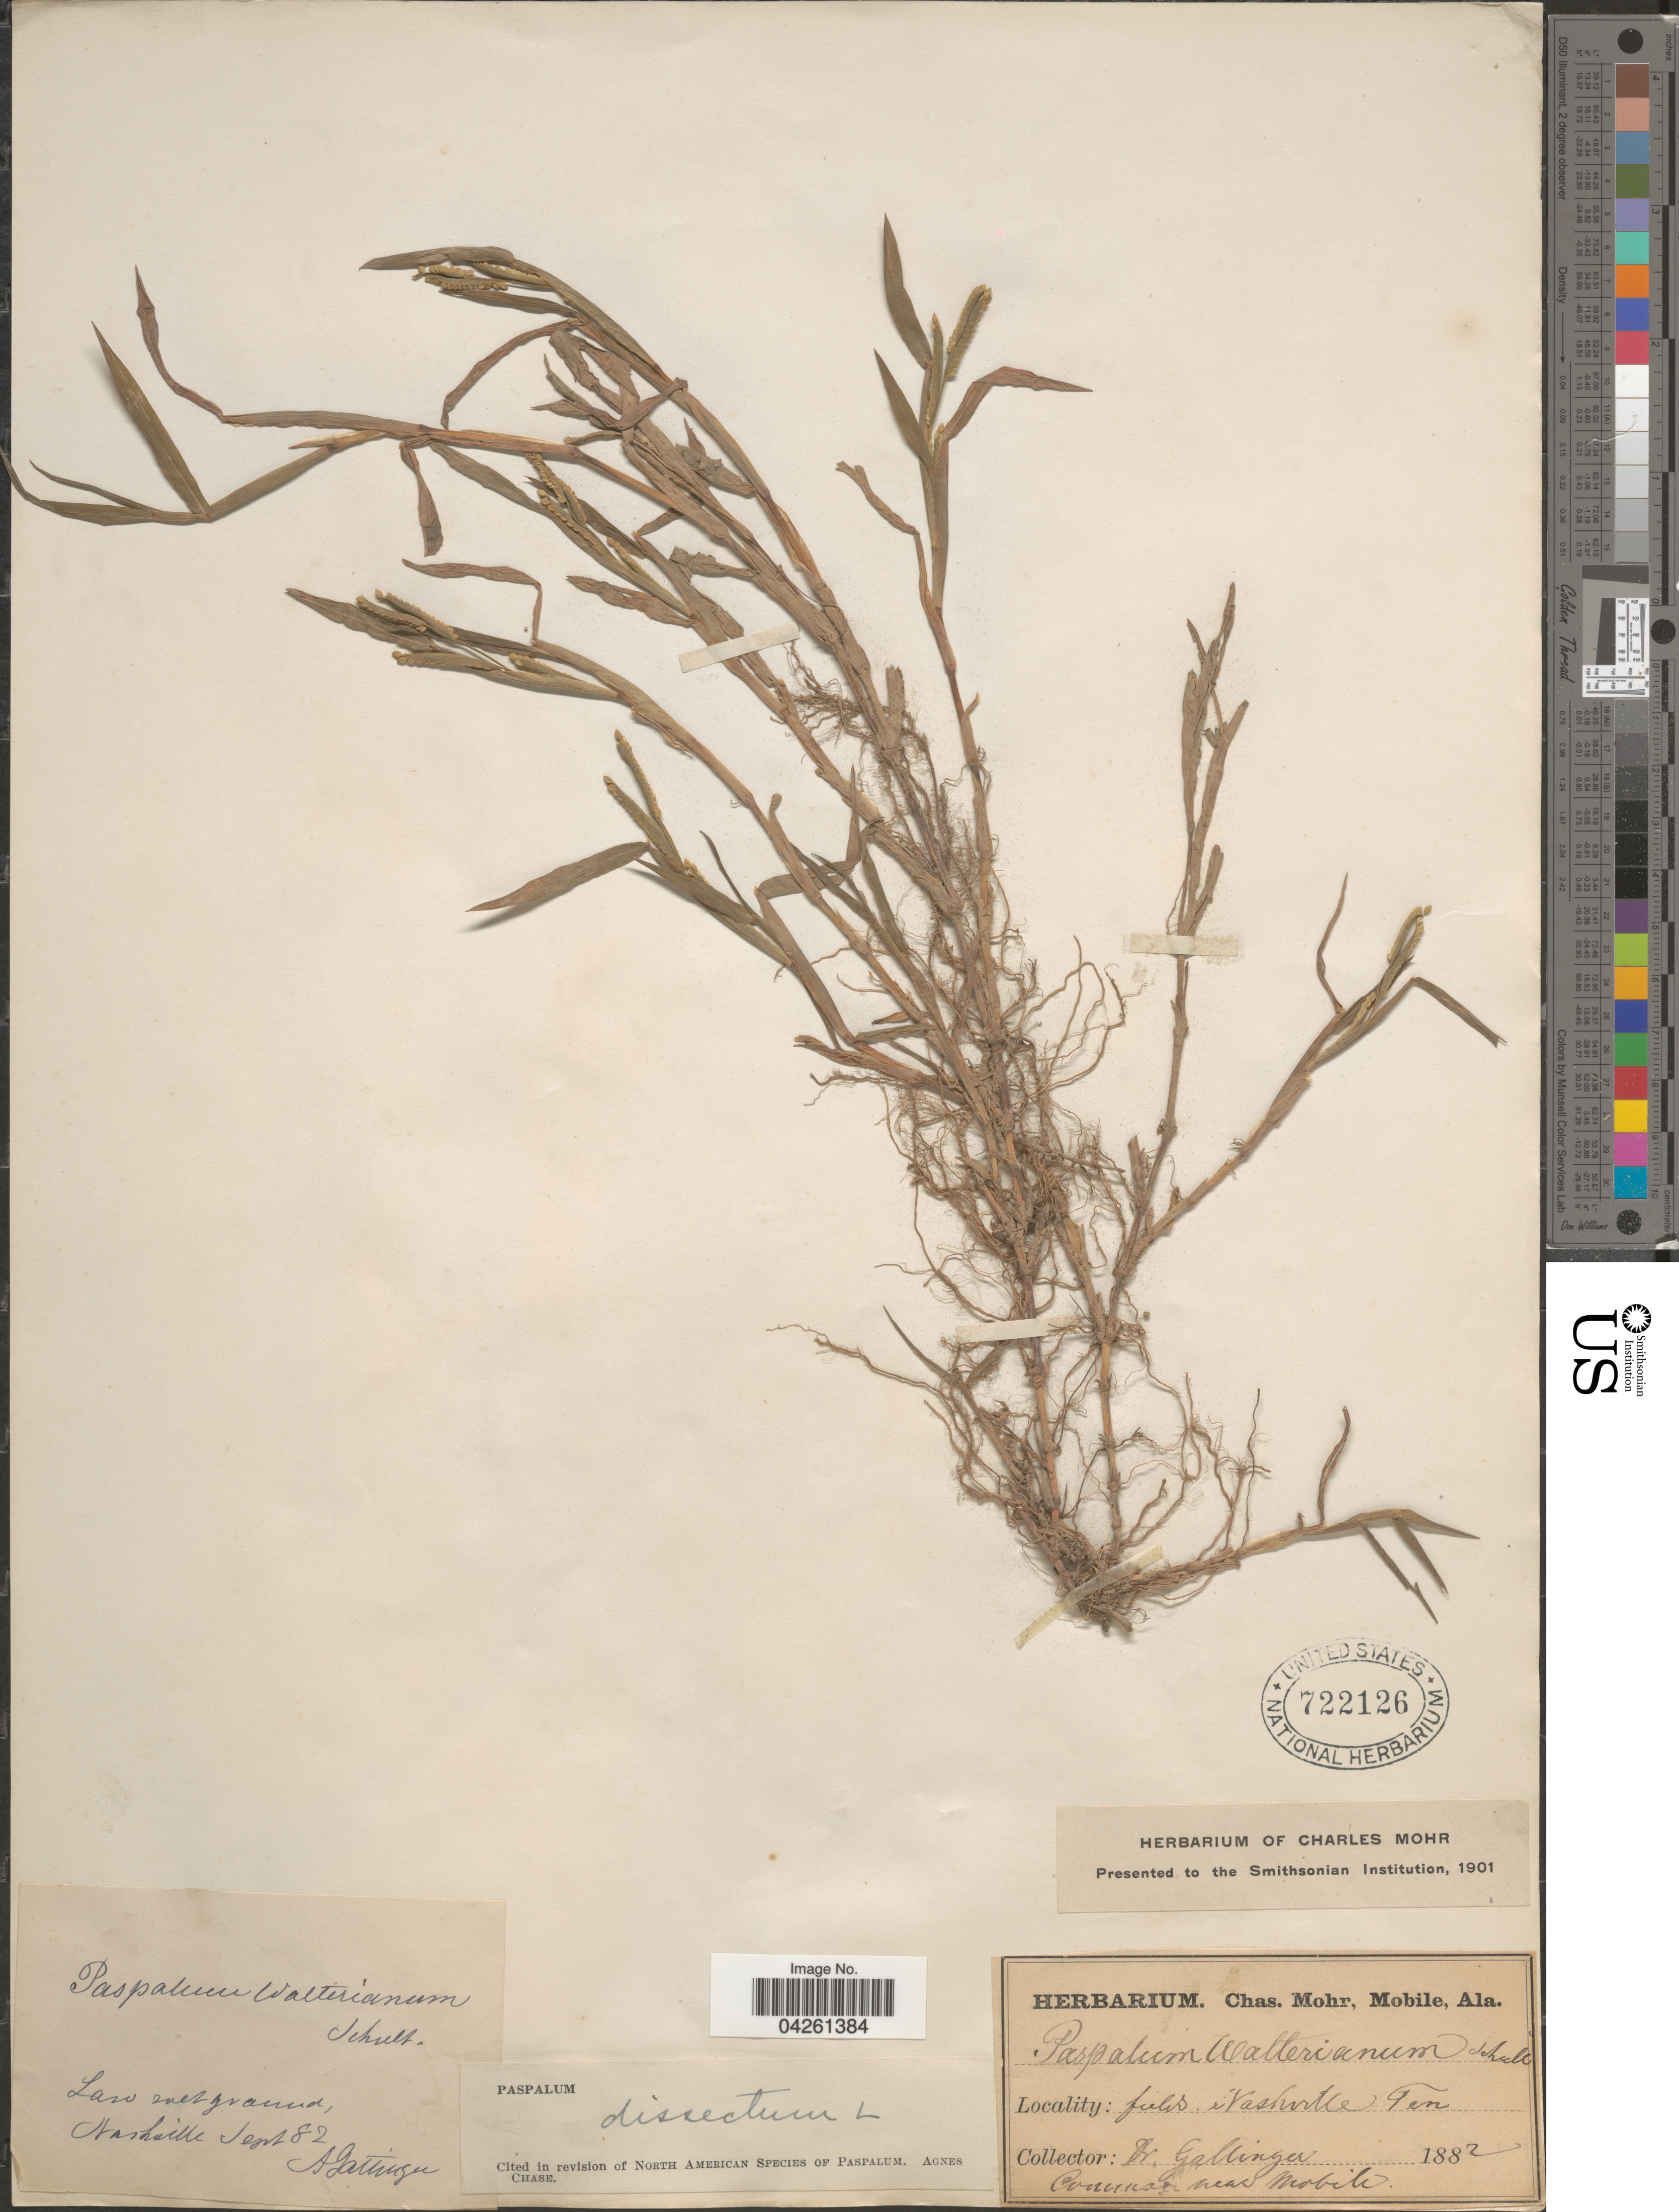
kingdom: Plantae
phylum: Tracheophyta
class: Liliopsida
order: Poales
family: Poaceae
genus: Paspalum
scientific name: Paspalum dissectum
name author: (L.) L.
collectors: A. Gattinger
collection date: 1882-09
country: United States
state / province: Tennessee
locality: Low wet ground, Nashville.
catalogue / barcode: US 722126